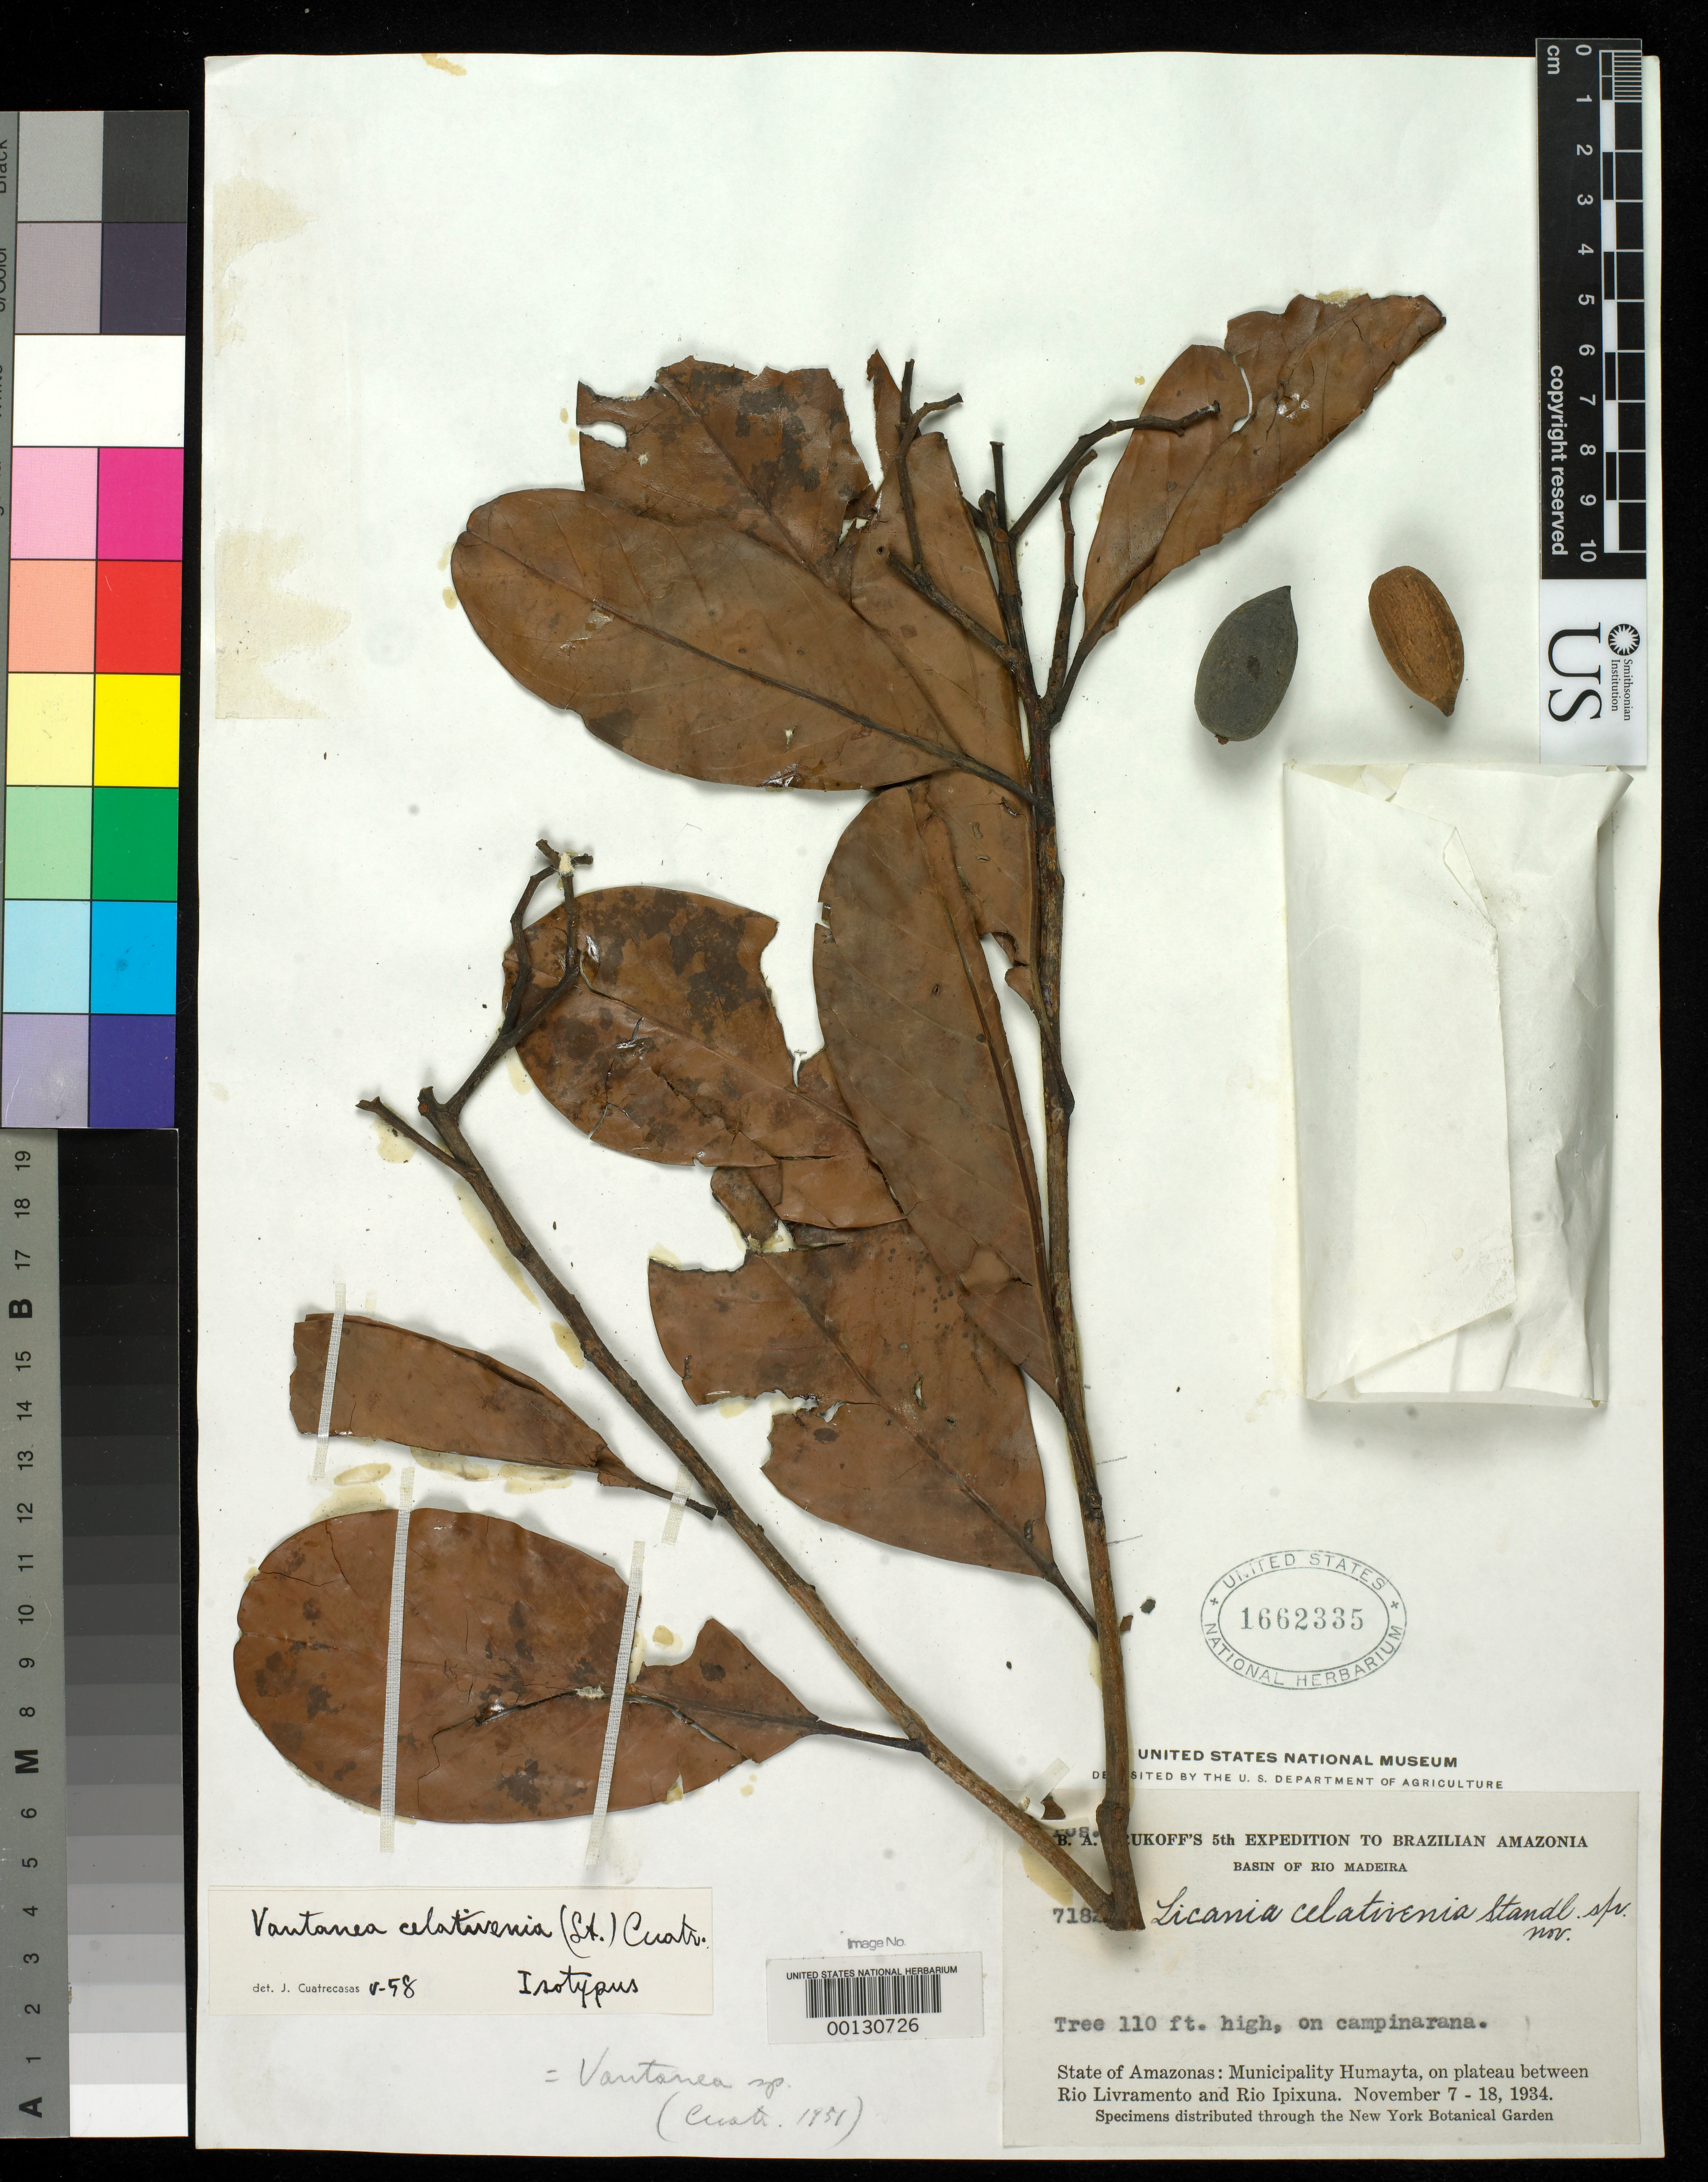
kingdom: Plantae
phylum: Tracheophyta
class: Magnoliopsida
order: Malpighiales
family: Chrysobalanaceae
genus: Licania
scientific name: Licania celativenia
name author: Standl.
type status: Isotype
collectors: B. A. Krukoff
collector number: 7182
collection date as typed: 07 Nov 1934 to 18 Nov 1934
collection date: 1934-11-07/1934-11-18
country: Brazil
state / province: Amazonas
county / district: Humaitá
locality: Humayta Plateau between Rio Livramento & Rio Ipixuna, basin of Rio Madeira.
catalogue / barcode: US 1662335